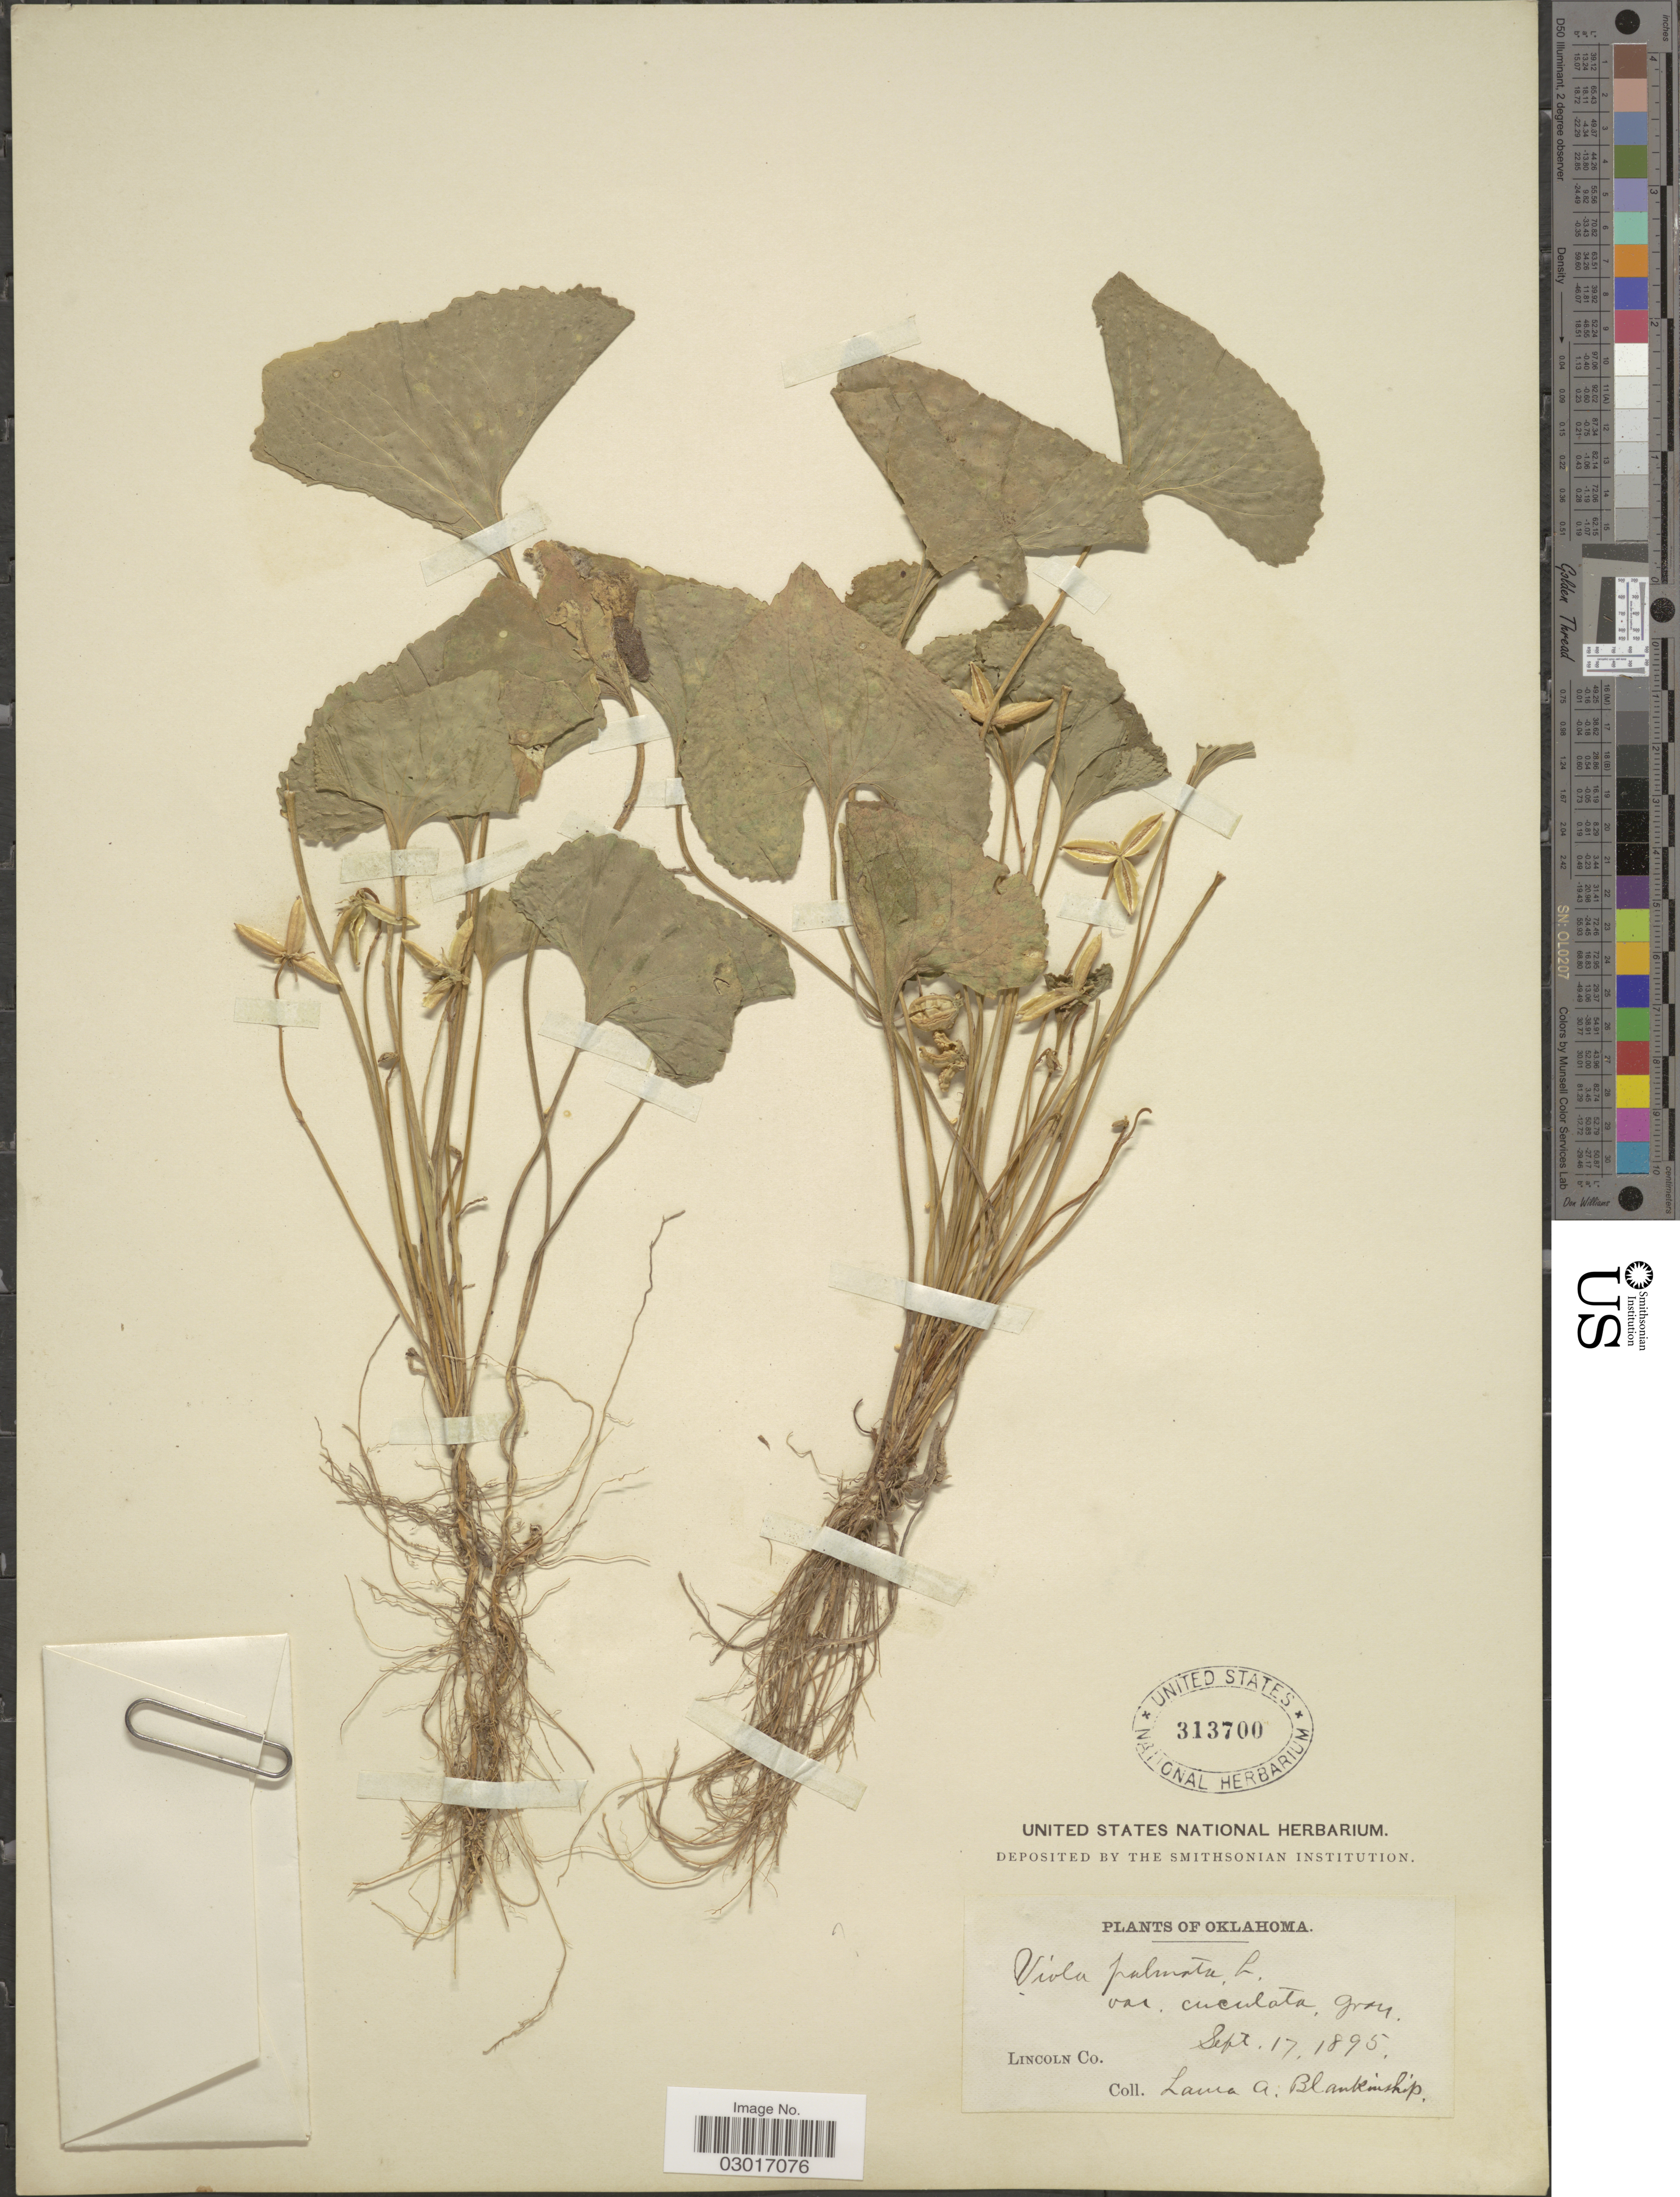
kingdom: Plantae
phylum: Tracheophyta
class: Magnoliopsida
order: Malpighiales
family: Violaceae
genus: Viola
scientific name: Viola sororia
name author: Willd.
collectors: L. A. Blankinship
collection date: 1895-09-17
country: United States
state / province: Oklahoma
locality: Lincoln Co.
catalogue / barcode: US 313700